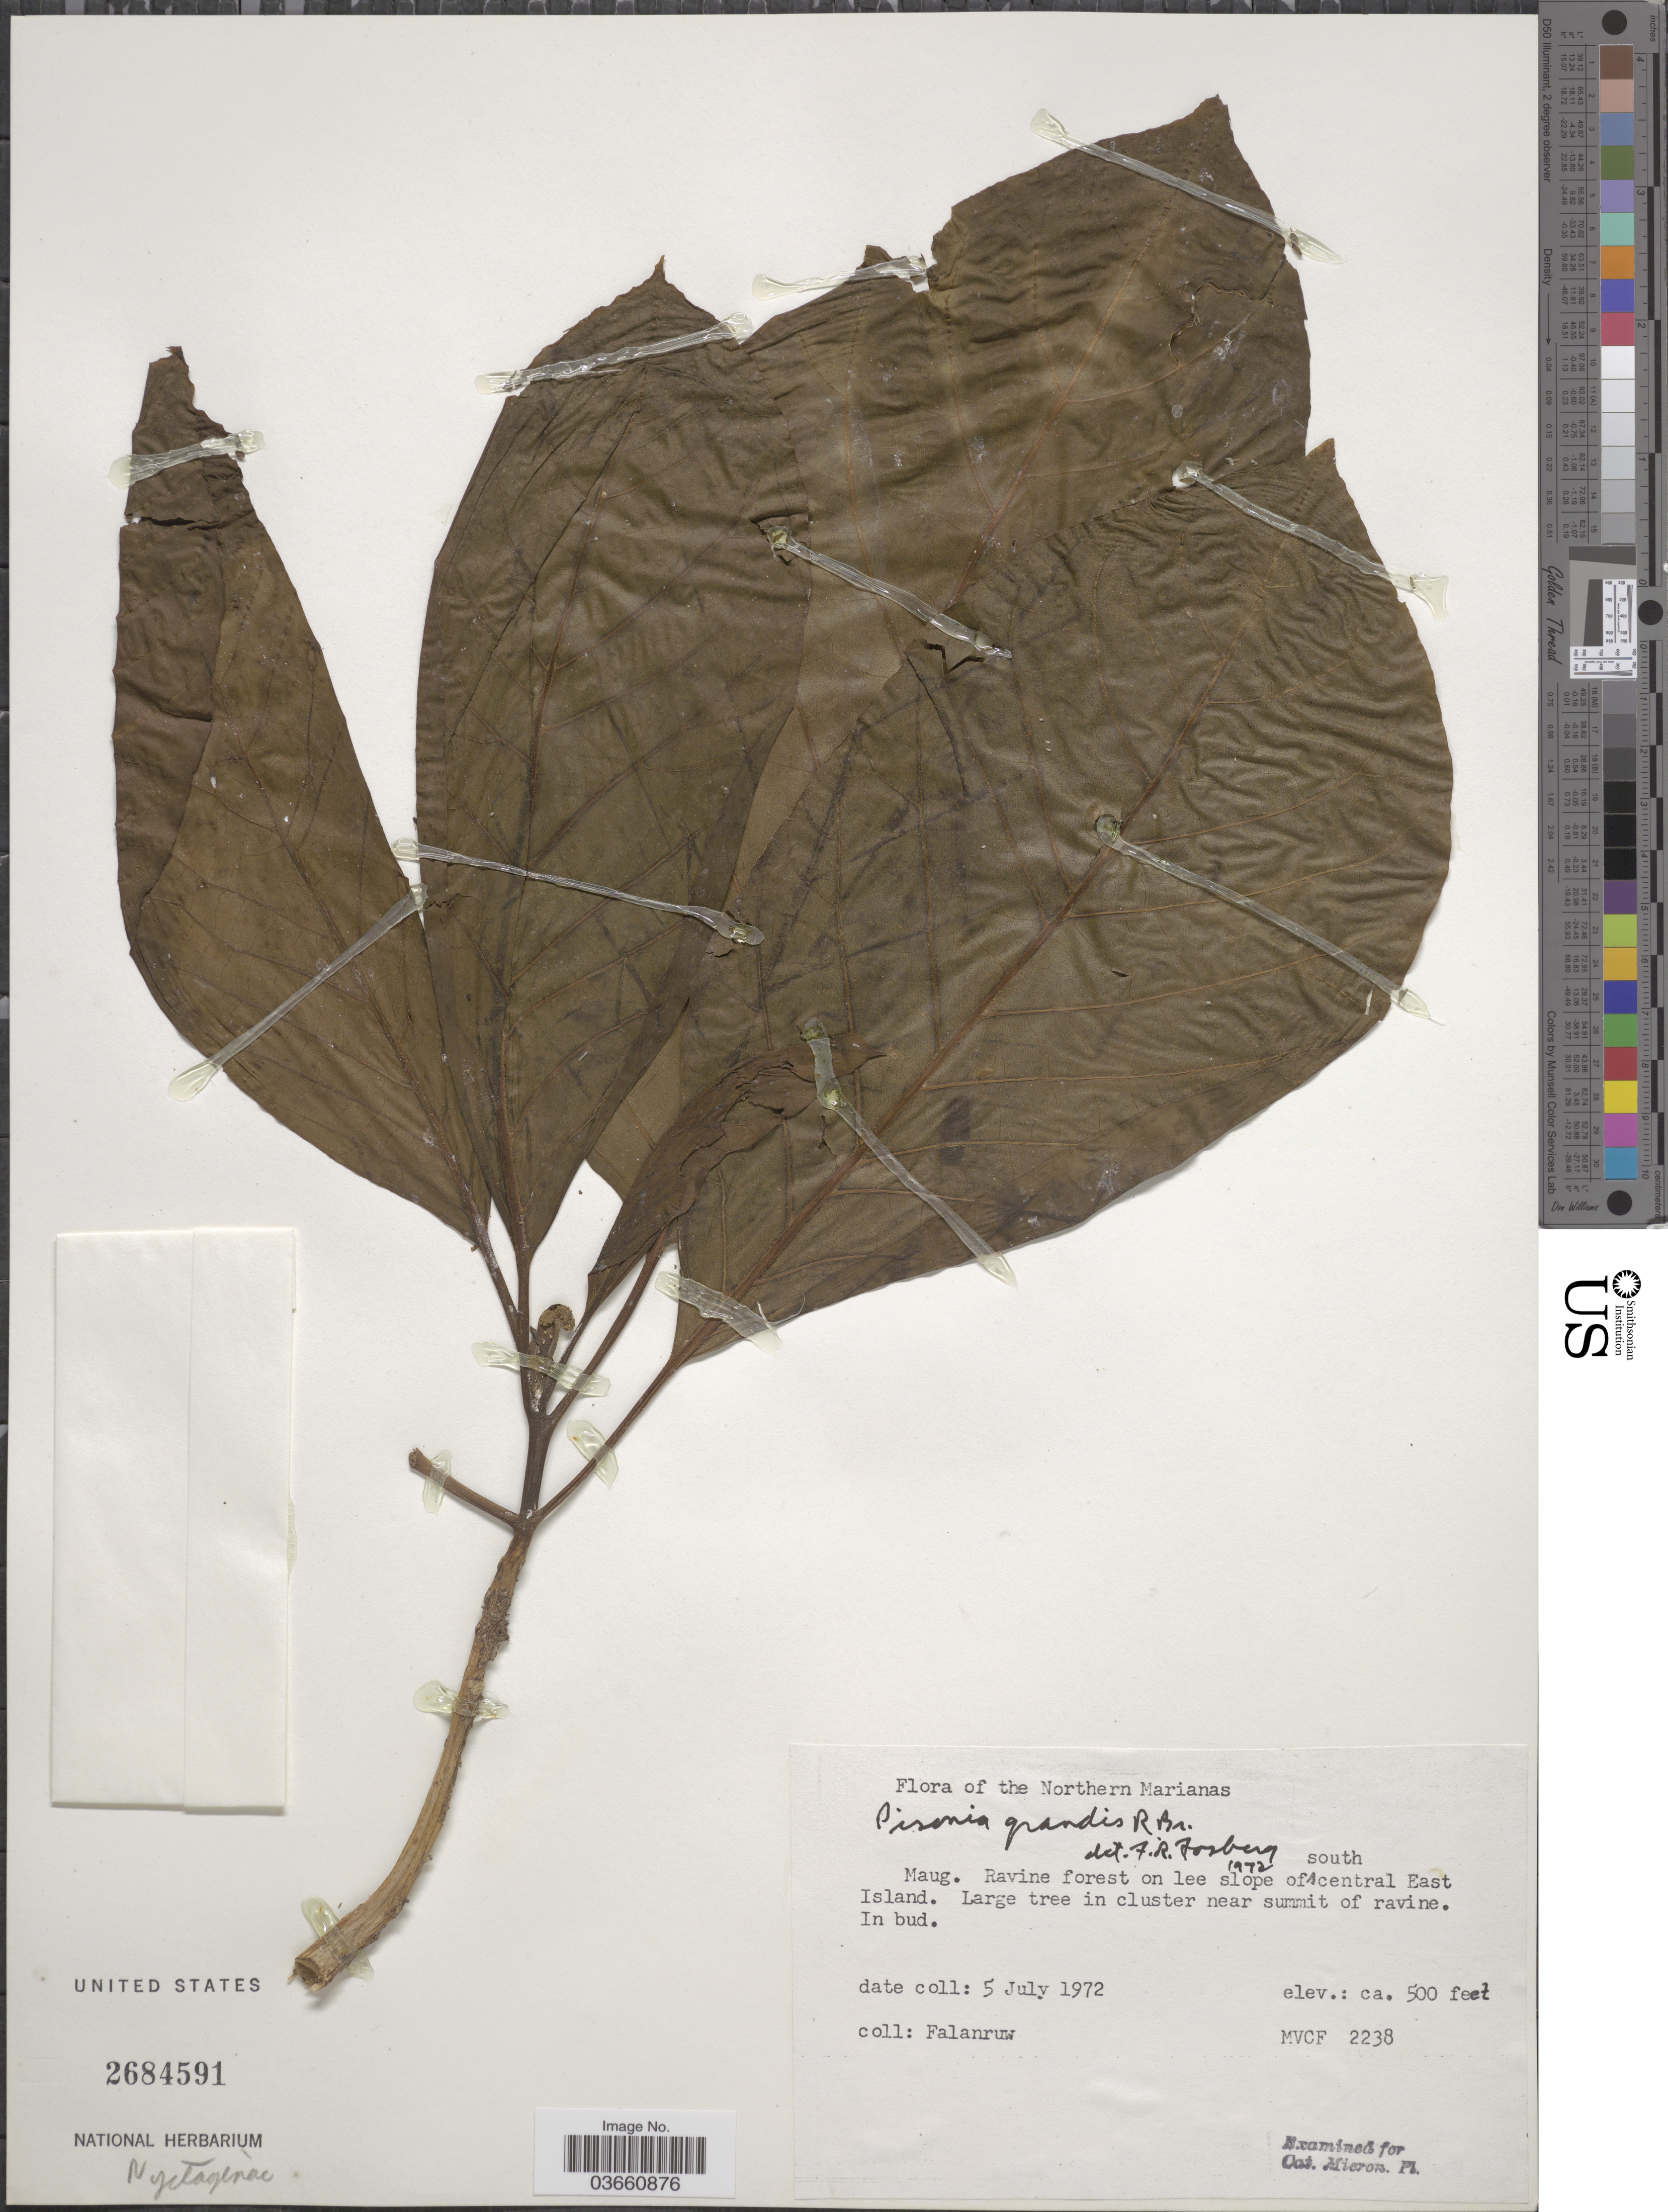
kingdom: Plantae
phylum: Tracheophyta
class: Magnoliopsida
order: Caryophyllales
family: Nyctaginaceae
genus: Pisonia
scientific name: Pisonia grandis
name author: R. Br.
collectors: Falanruw, --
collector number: MVCF 2238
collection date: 1972-07-05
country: Northern Mariana Islands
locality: Maug. Slope of south central East Island.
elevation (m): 152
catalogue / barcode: US 2684591